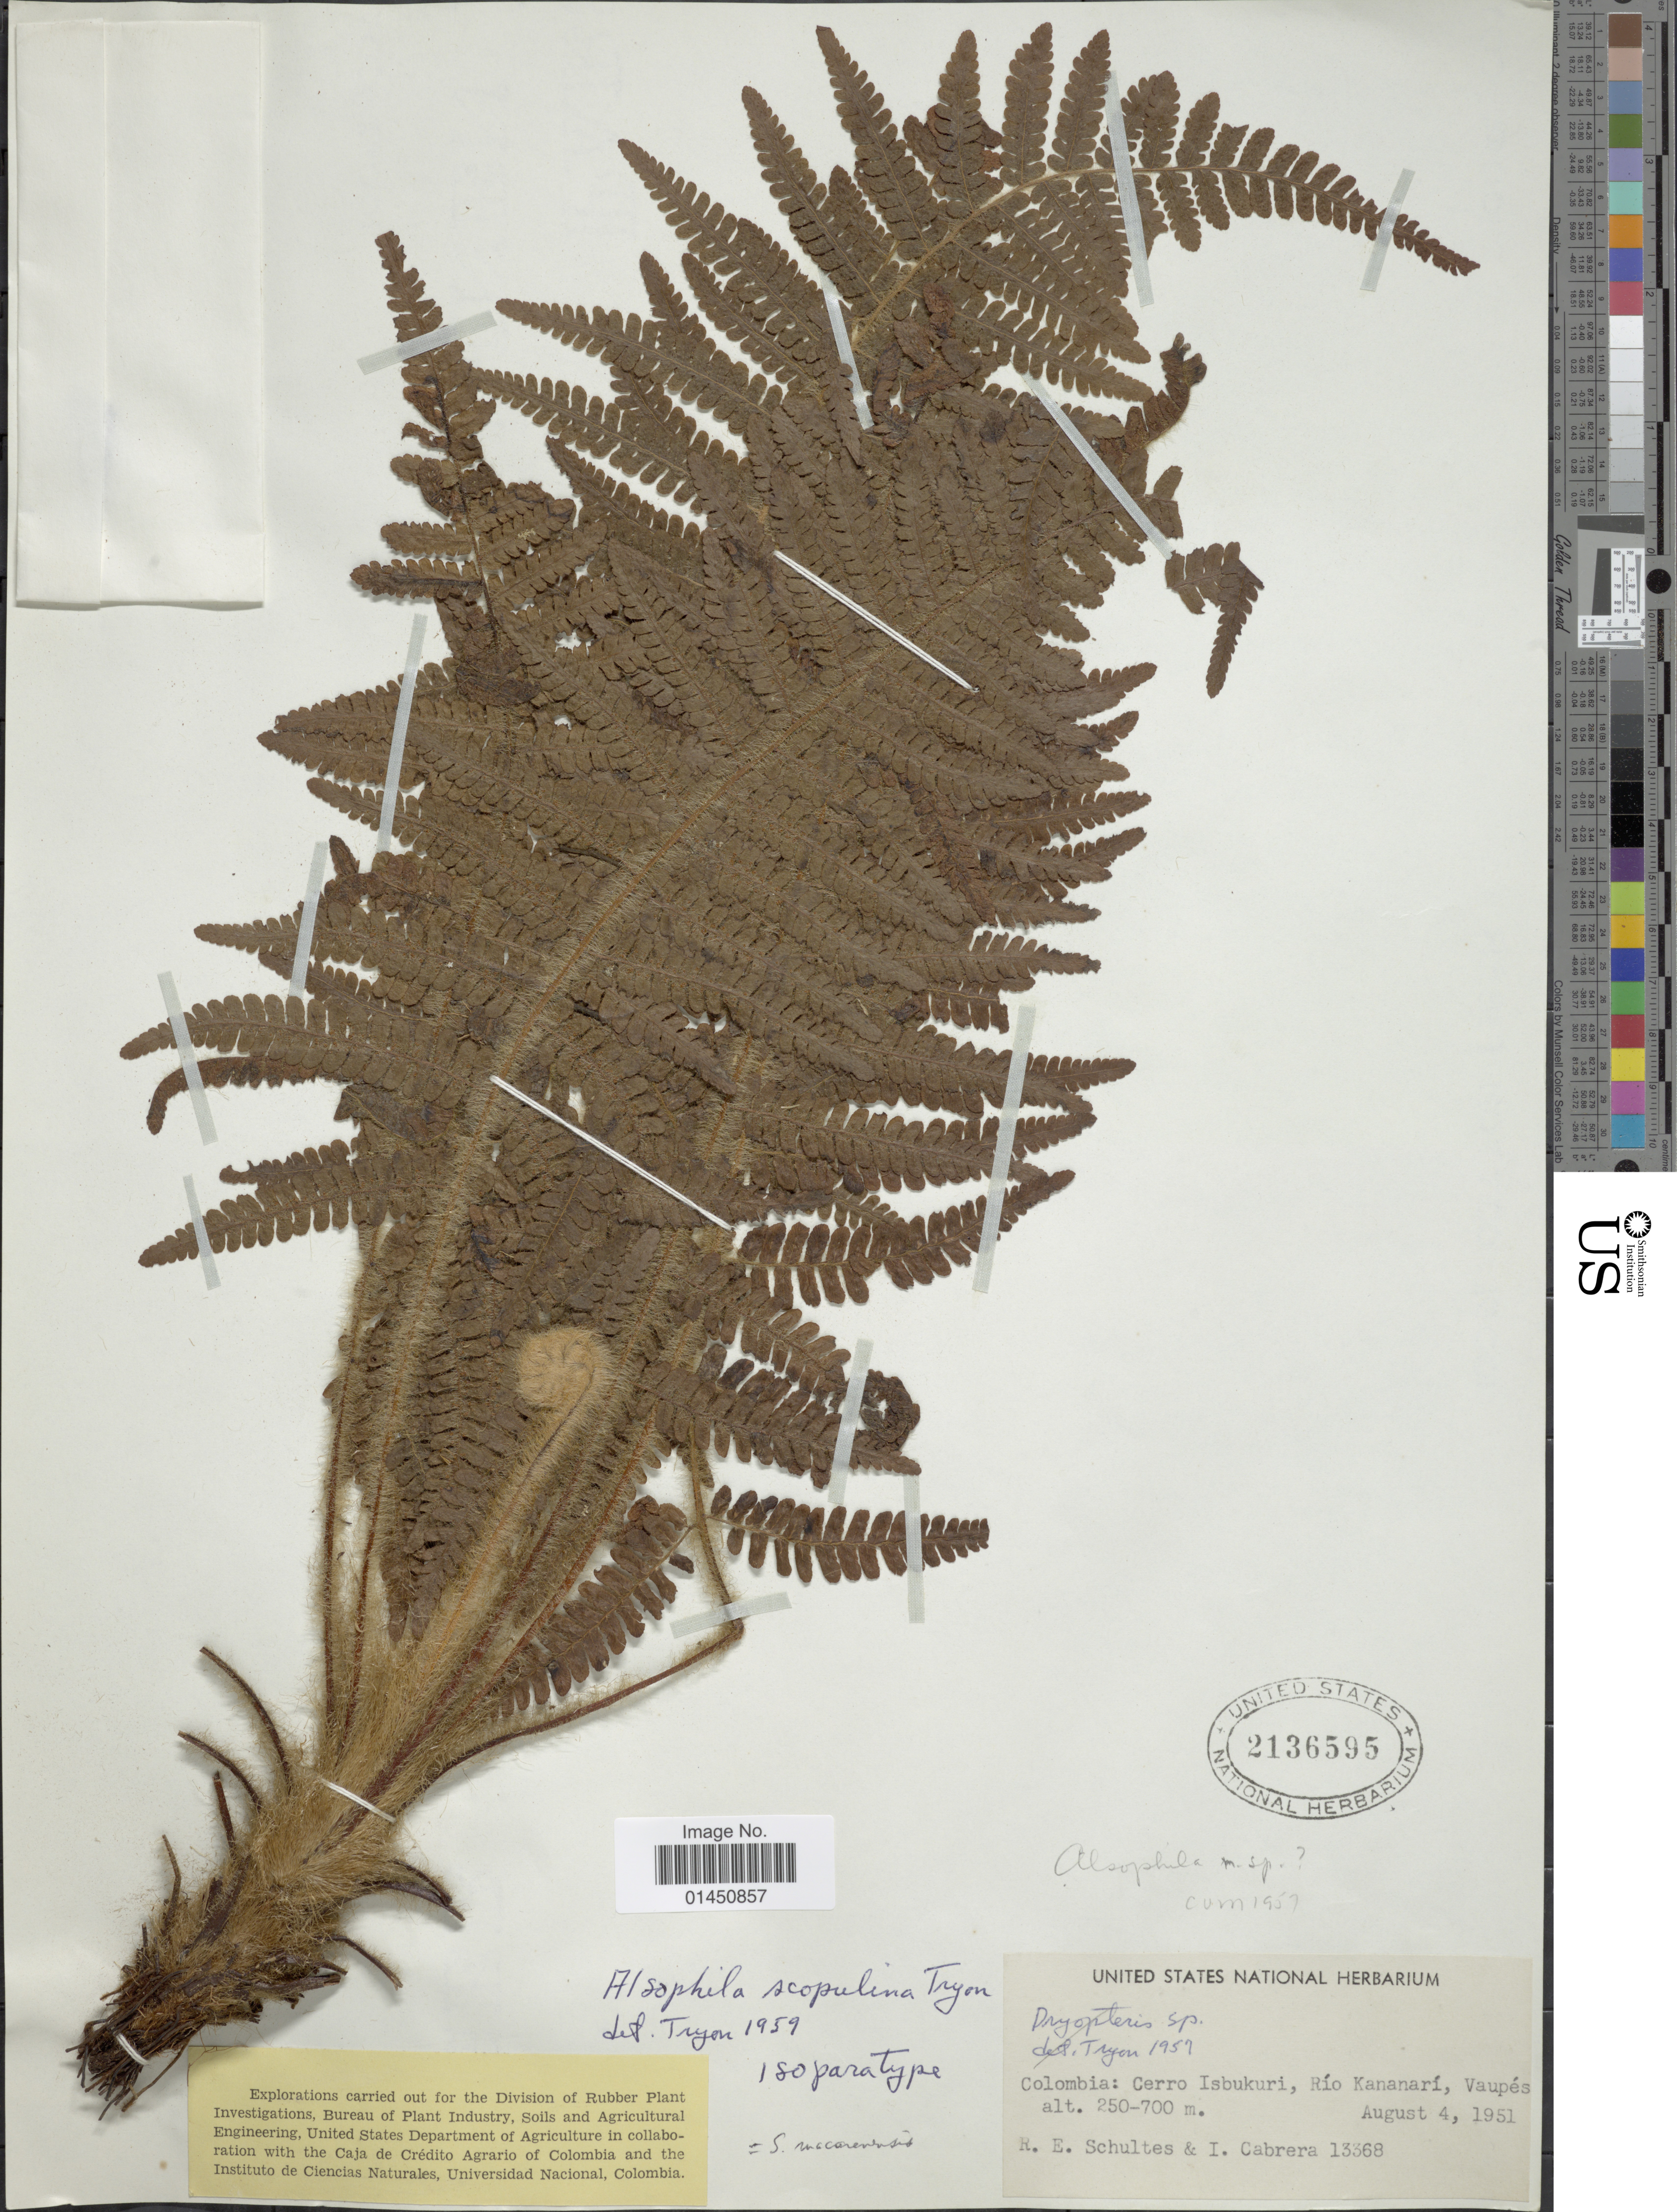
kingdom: Plantae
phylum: Tracheophyta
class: Polypodiopsida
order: Cyatheales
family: Cyatheaceae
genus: Cyathea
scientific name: Cyathea aterrima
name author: (Hook. ex Hook. & Baker) Domin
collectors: R. E. Schultes & I. Cabrera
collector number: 13368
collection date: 1951-08-04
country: Colombia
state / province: Vaupés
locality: Cerro Isbukuri, Rio Kananari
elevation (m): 250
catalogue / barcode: US 2136595